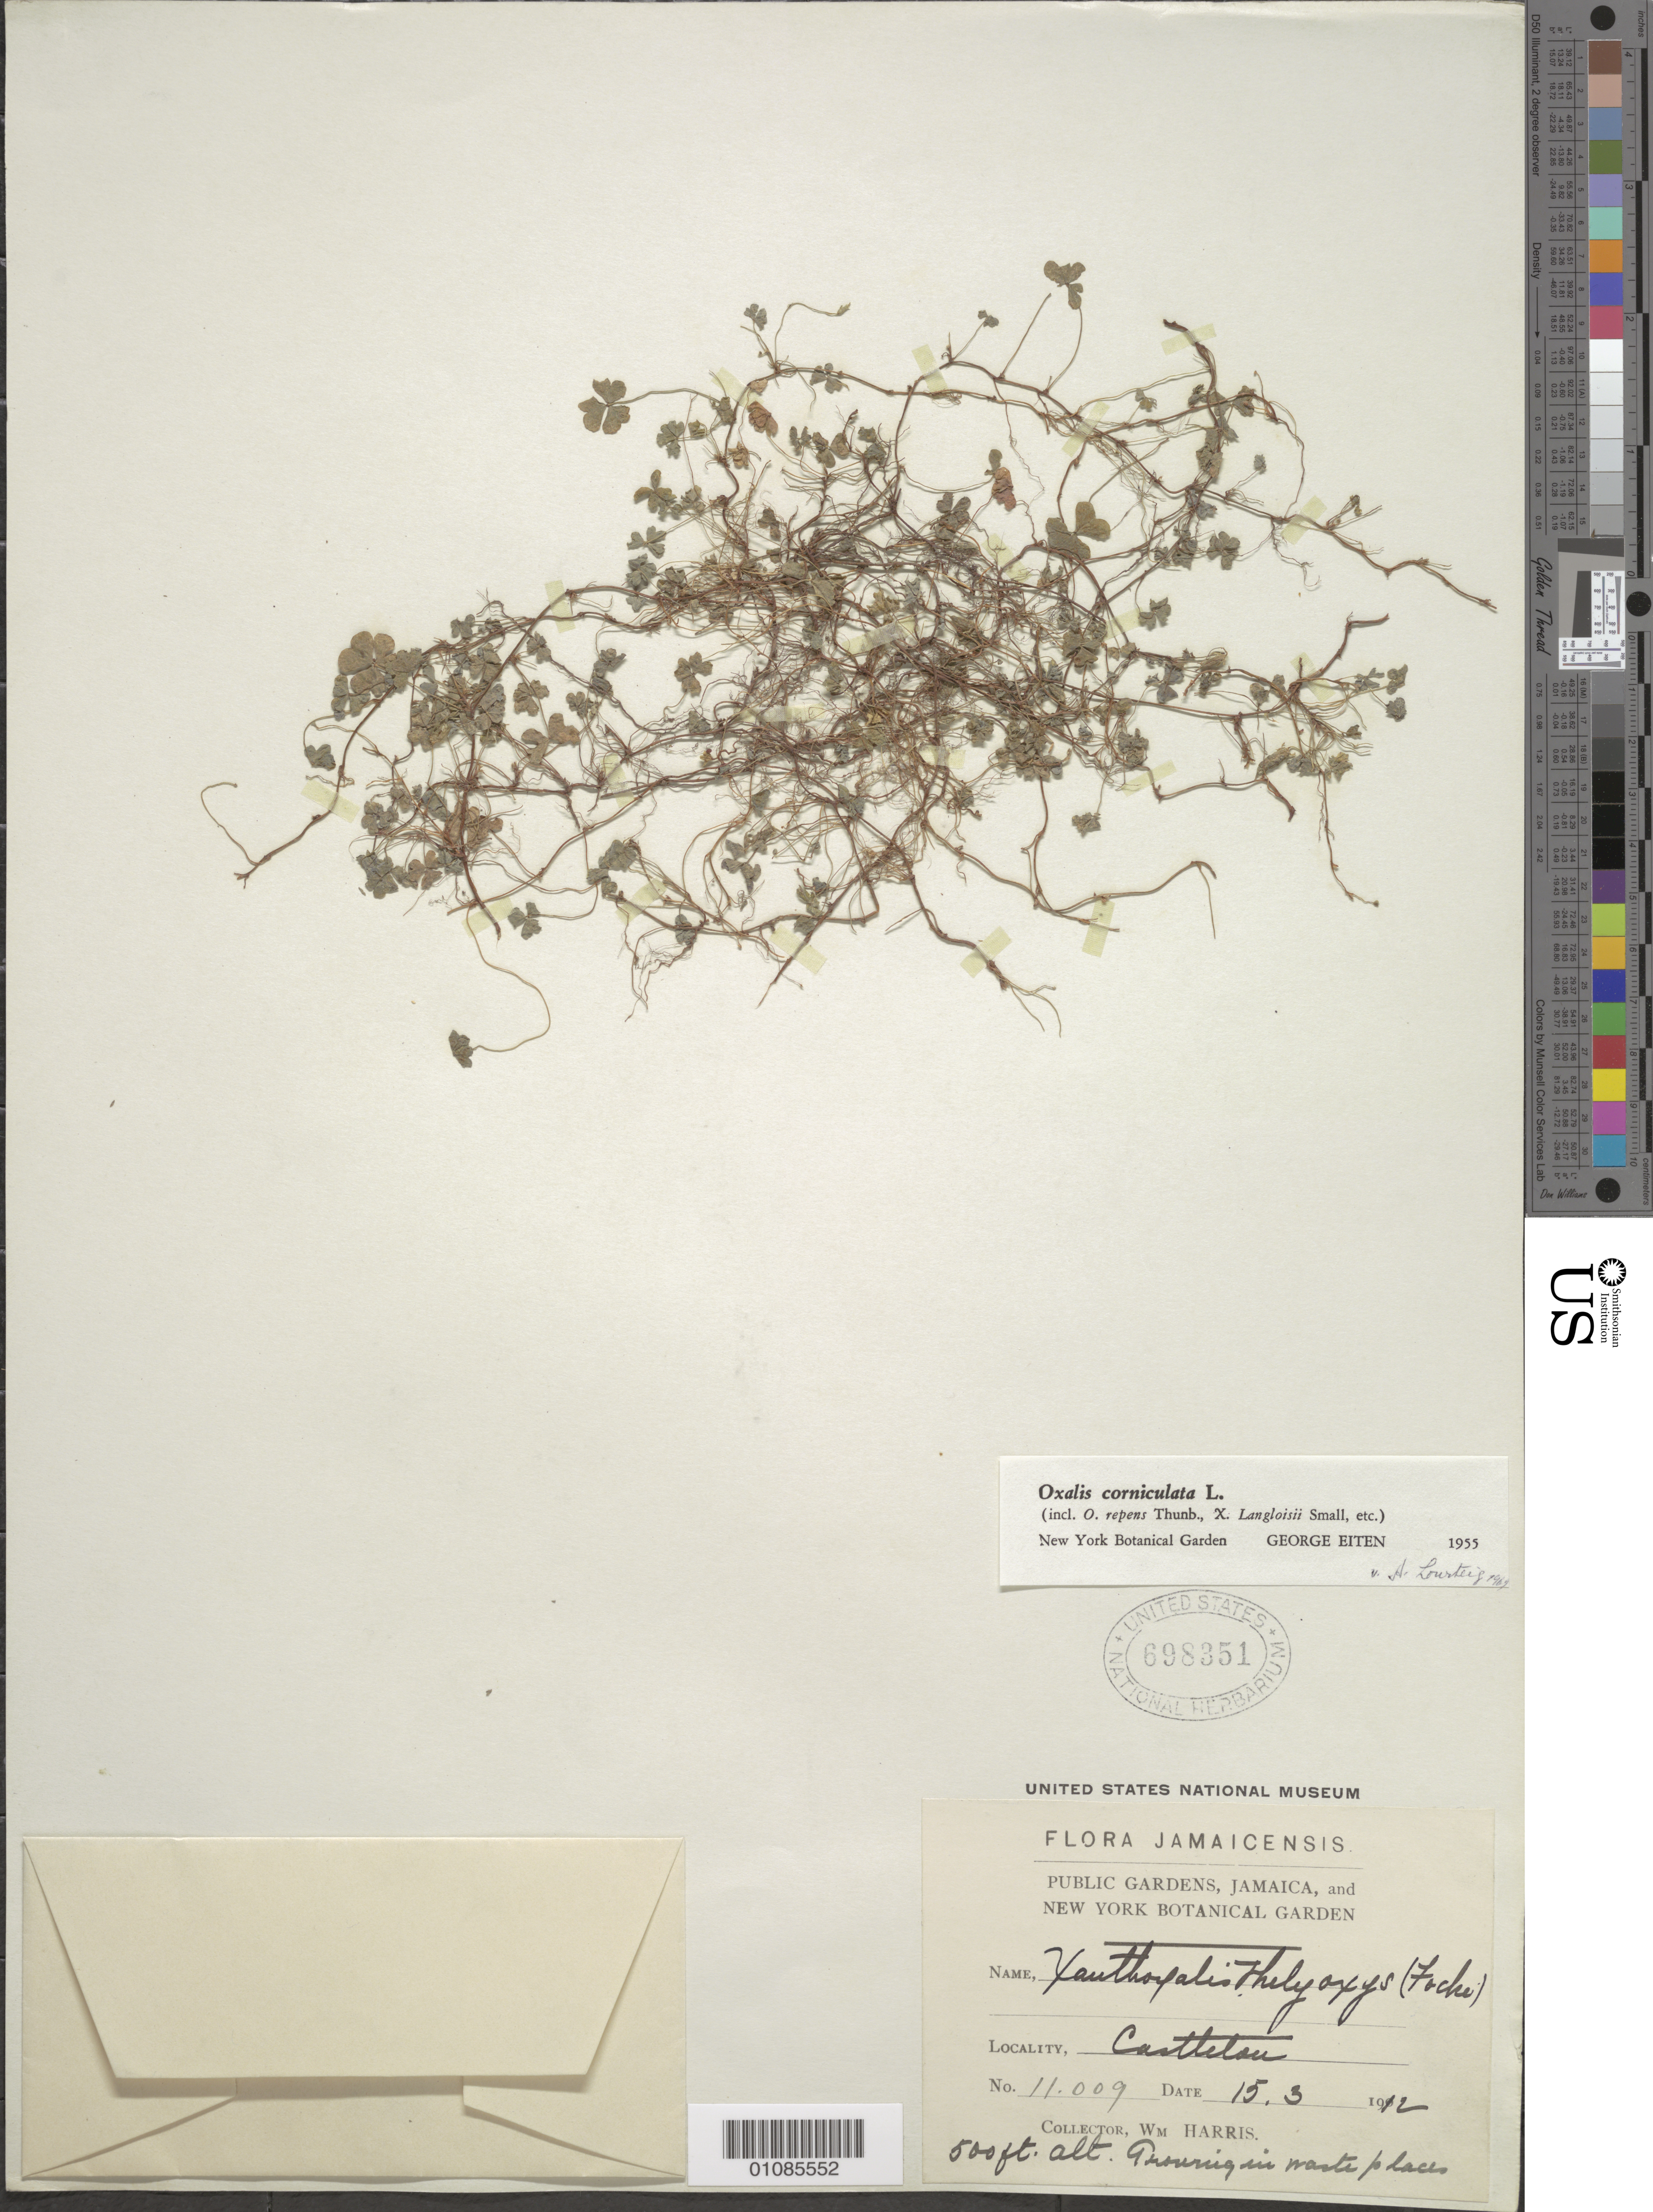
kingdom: Plantae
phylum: Tracheophyta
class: Magnoliopsida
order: Oxalidales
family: Oxalidaceae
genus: Oxalis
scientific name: Oxalis corniculata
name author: L.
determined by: Lourteig, A.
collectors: W. Harris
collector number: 11009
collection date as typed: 15 Mar 1912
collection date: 1912-03-15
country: Jamaica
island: Jamaica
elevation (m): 152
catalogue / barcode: US 698351